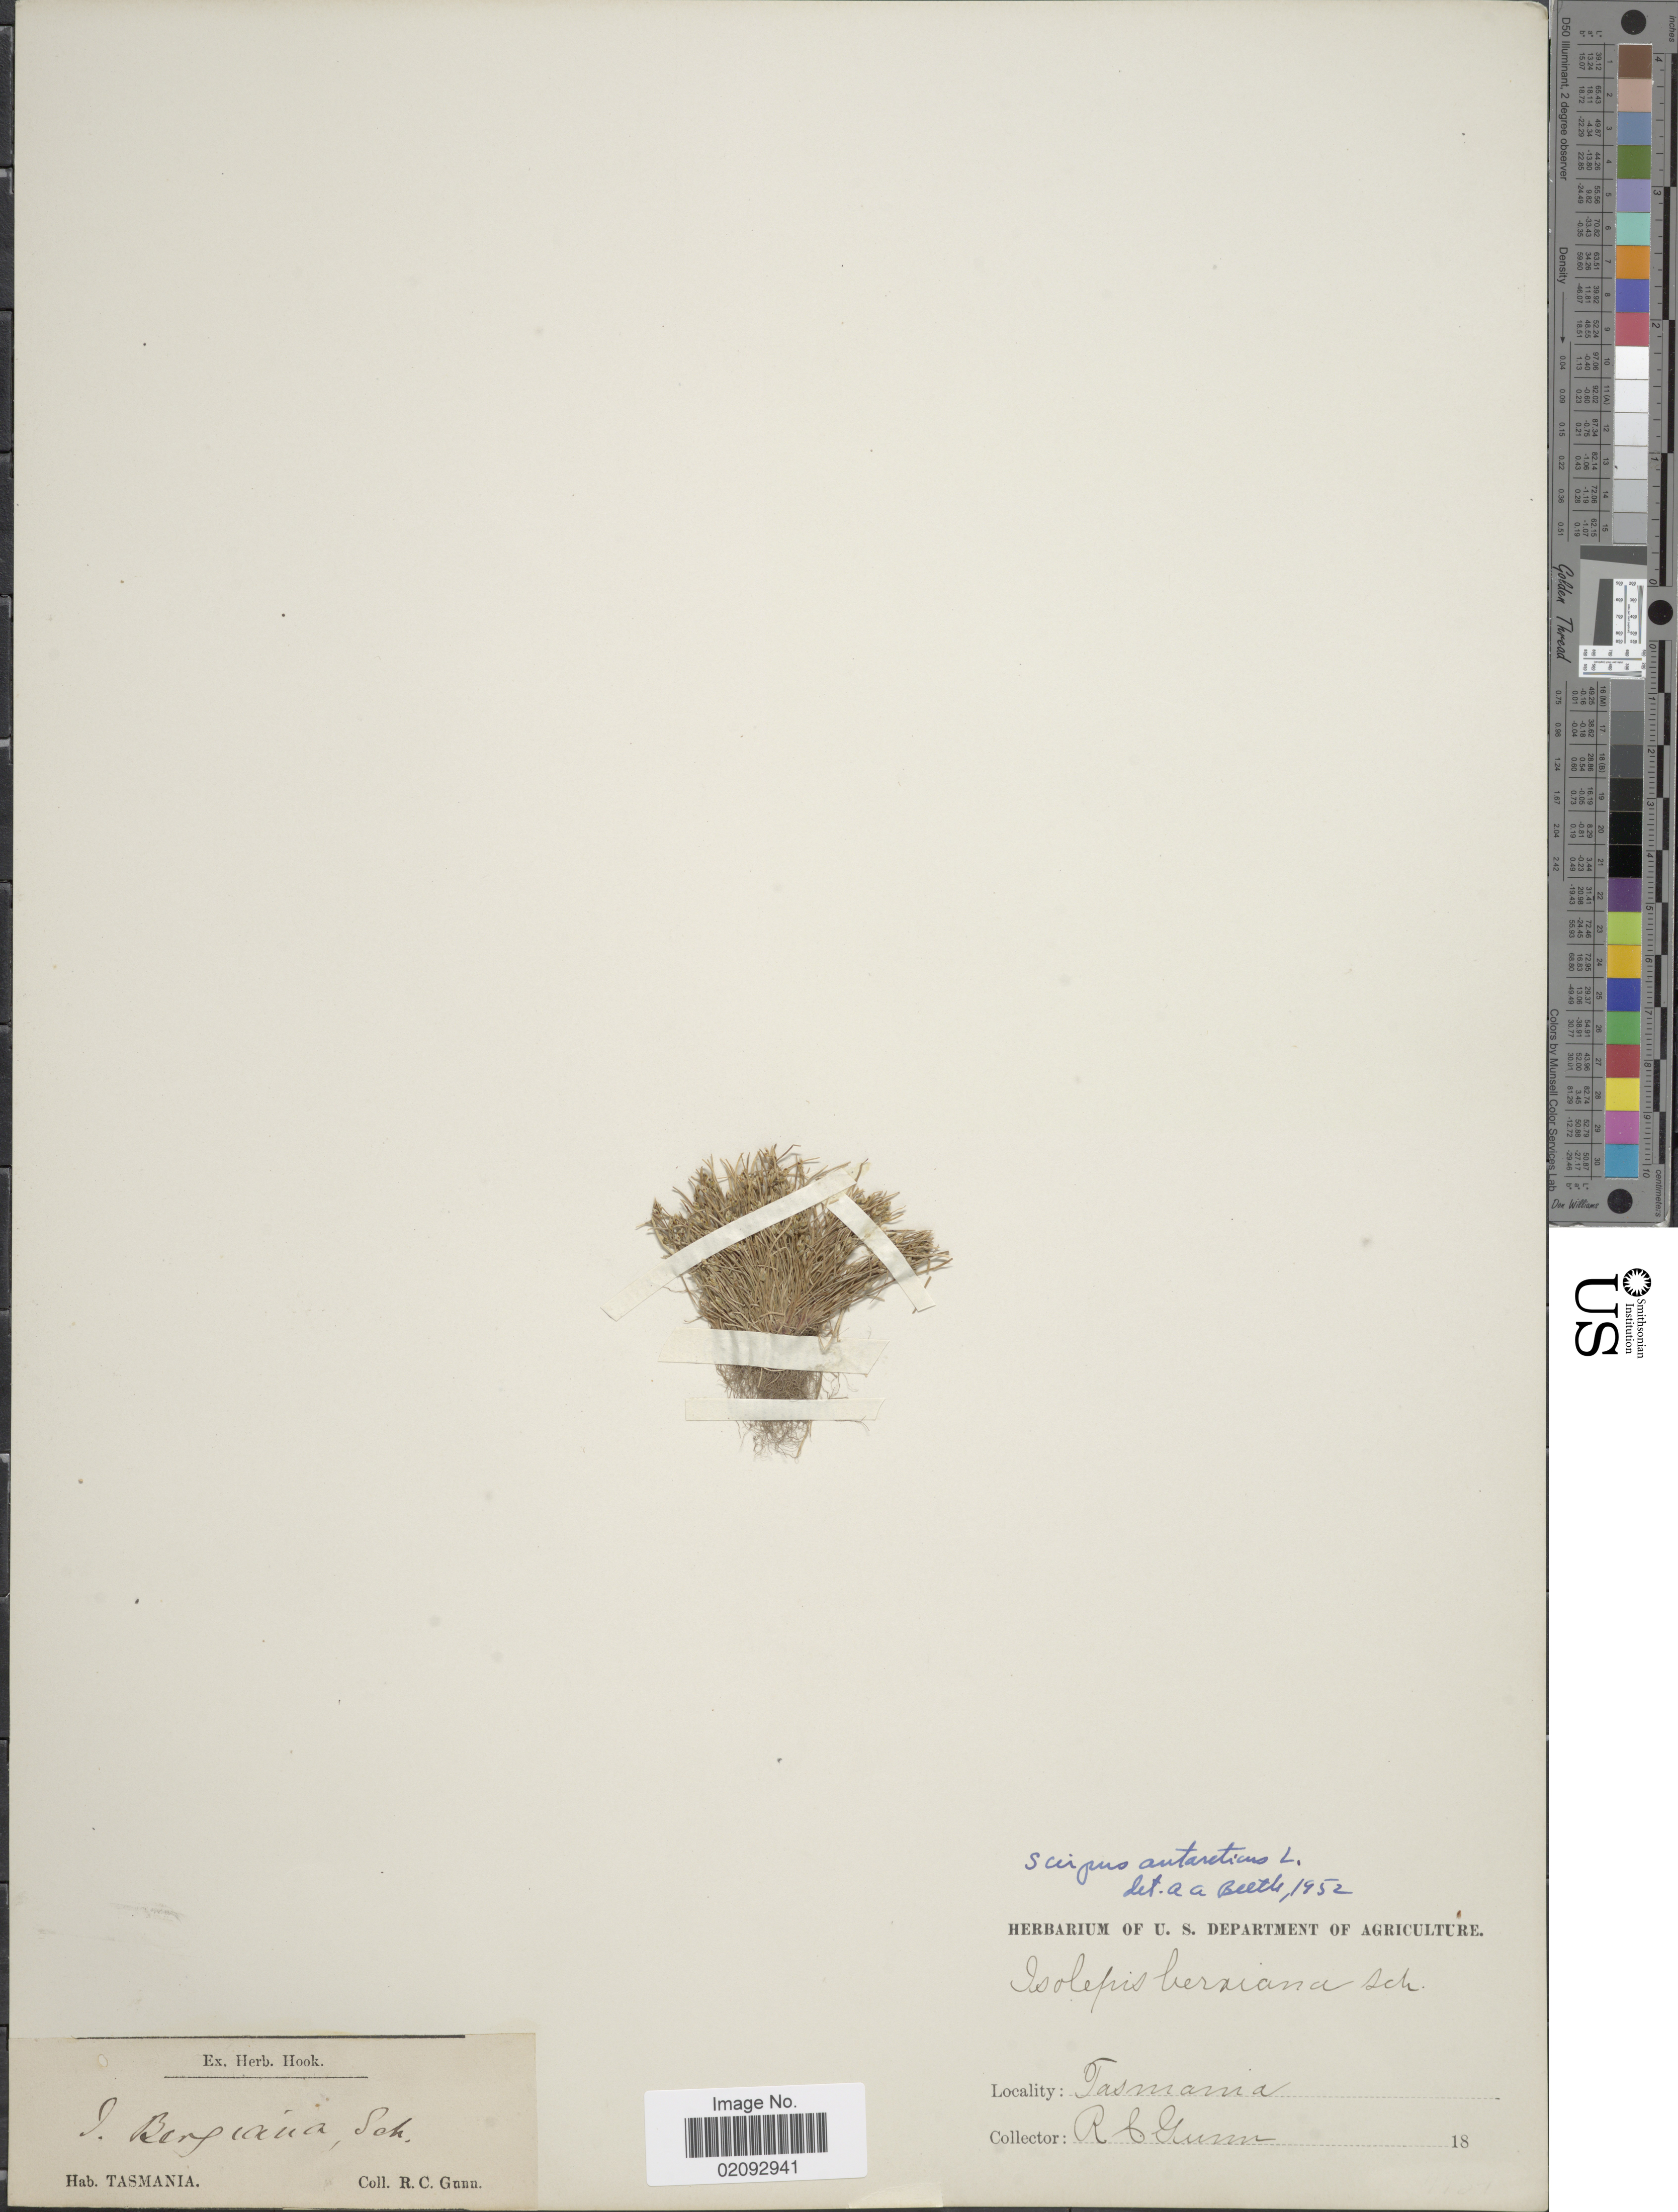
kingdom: Plantae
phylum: Tracheophyta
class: Liliopsida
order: Poales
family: Cyperaceae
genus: Ficinia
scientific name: Ficinia marginata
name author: (Thunb.) Fourc.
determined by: Strong, Mark T., (BOT), Smithsonian Institution - National Museum of Natural History (UNITED STATES)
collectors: R. Gunn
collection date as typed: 18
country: Australia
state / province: Tasmania